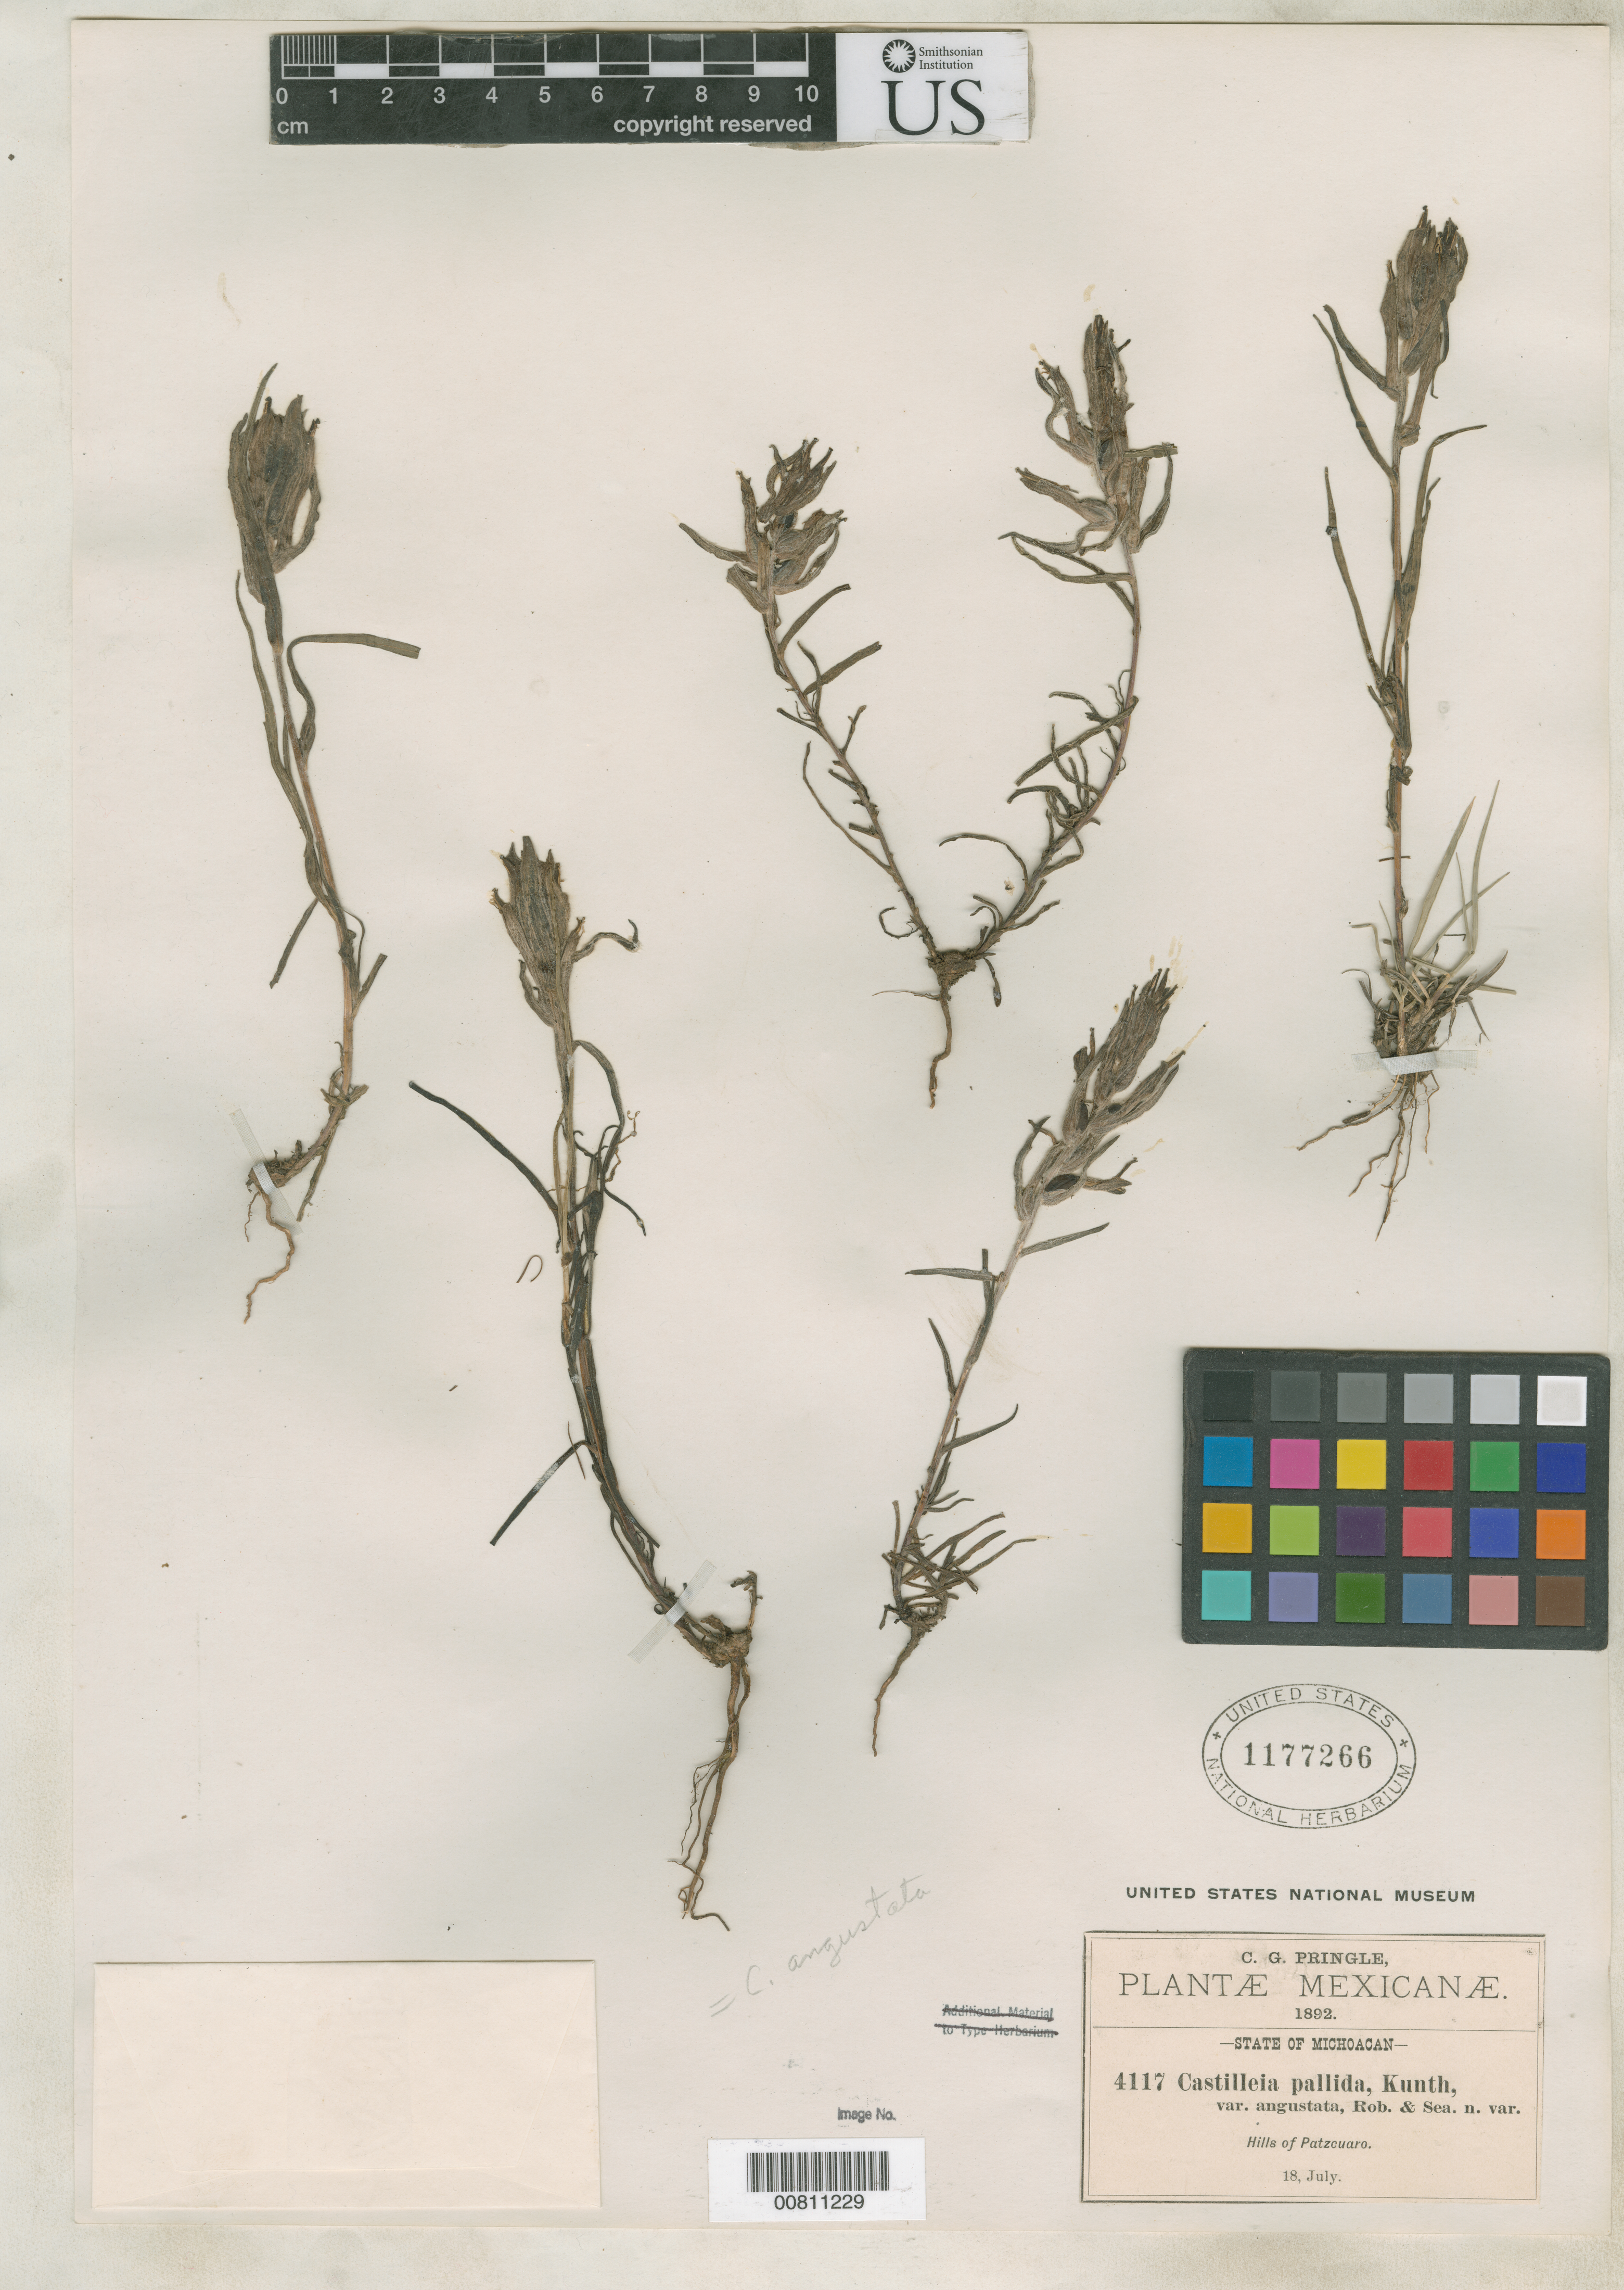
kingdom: Plantae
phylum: Tracheophyta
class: Magnoliopsida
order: Lamiales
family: Orobanchaceae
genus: Castilleja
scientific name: Castilleja pallida var. angustata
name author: B.L. Rob. & Seaton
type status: Isotype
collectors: C. G. Pringle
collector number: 4117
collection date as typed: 18 Jul 1892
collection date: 1892-07-18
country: Mexico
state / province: Michoacán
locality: Grassy slopes near Patzcuaro.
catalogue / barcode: US 1177266